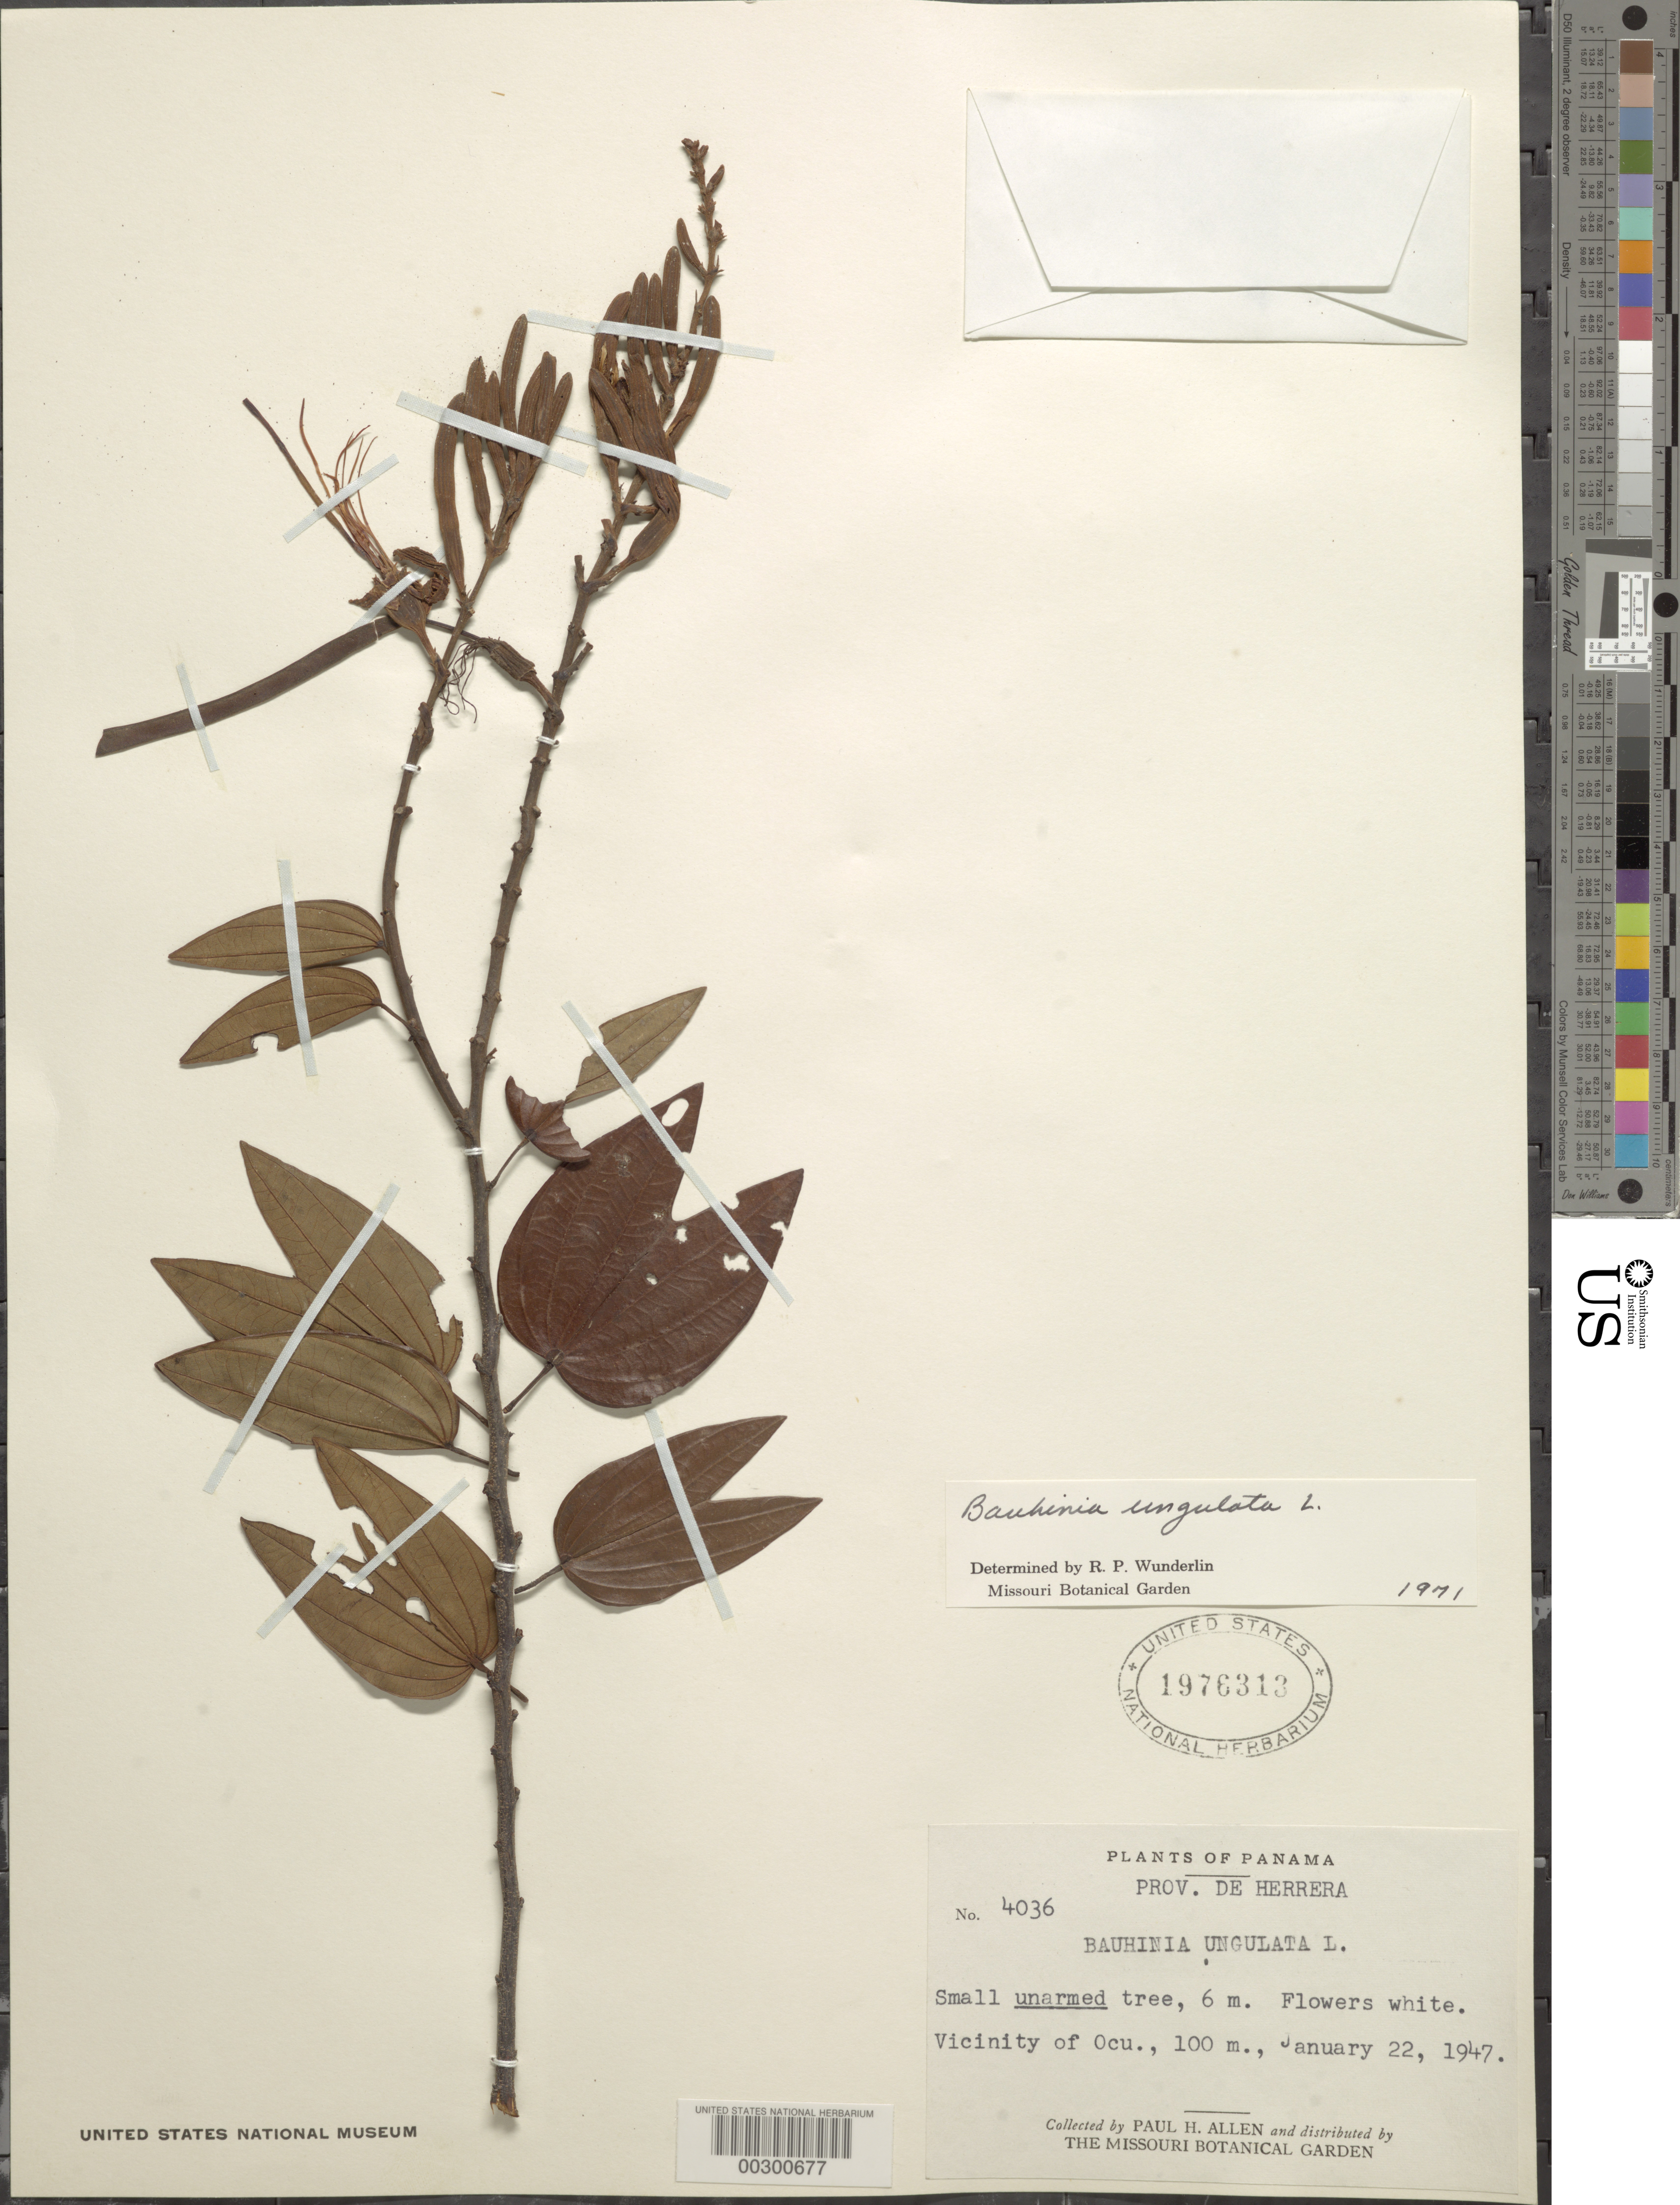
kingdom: Plantae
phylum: Tracheophyta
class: Magnoliopsida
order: Fabales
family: Fabaceae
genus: Bauhinia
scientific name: Bauhinia ungulata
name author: L.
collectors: P. H. Allen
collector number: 4036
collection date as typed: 22 Jan 1947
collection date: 1947-01-22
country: Panama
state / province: Herrera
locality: Vicinity of Ocu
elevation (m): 100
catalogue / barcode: US 1976313